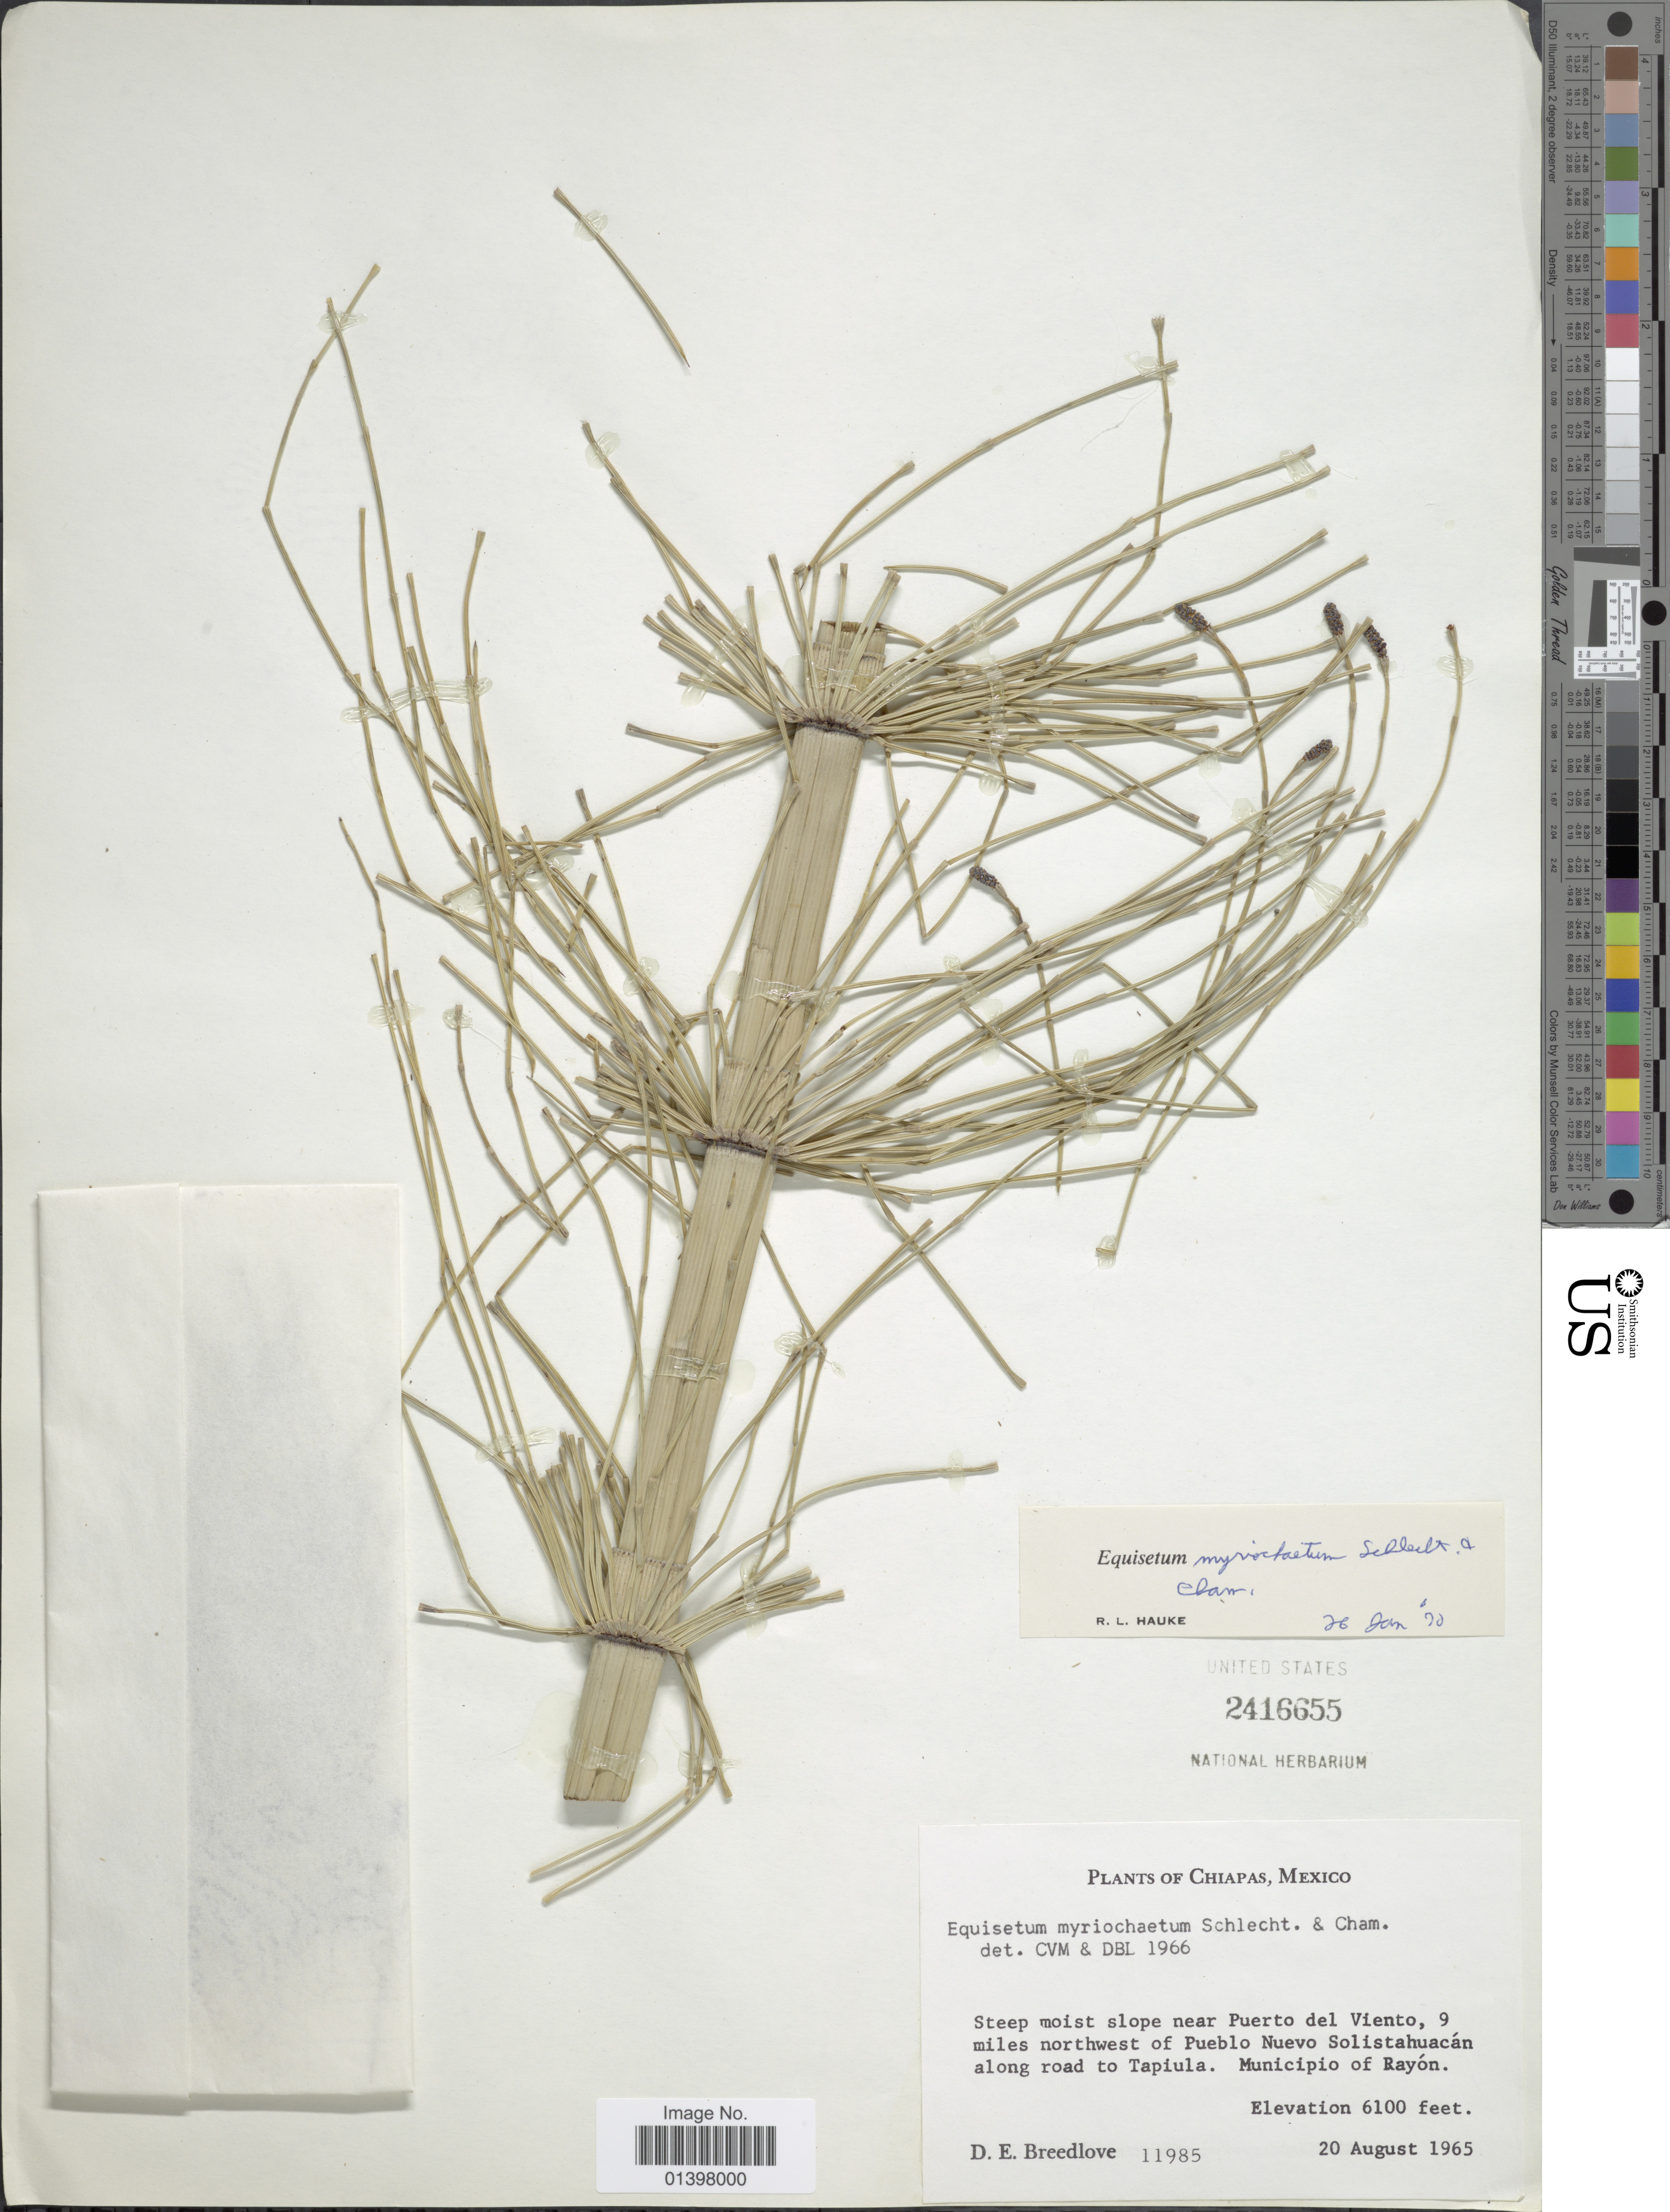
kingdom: Plantae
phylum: Tracheophyta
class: Polypodiopsida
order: Equisetales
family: Equisetaceae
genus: Equisetum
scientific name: Equisetum myriochaetum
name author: Schltdl. & Cham.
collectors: D. E. Breedlove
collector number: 11985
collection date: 1965-08-20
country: Mexico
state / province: Chiapas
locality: Steep moist slope near Puerto del Viento, 9 miles northwest of Pueblo Nuevo Solistahuacán along road to Tapiula, Municpio of Rayón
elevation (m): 1859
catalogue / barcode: US 2416655